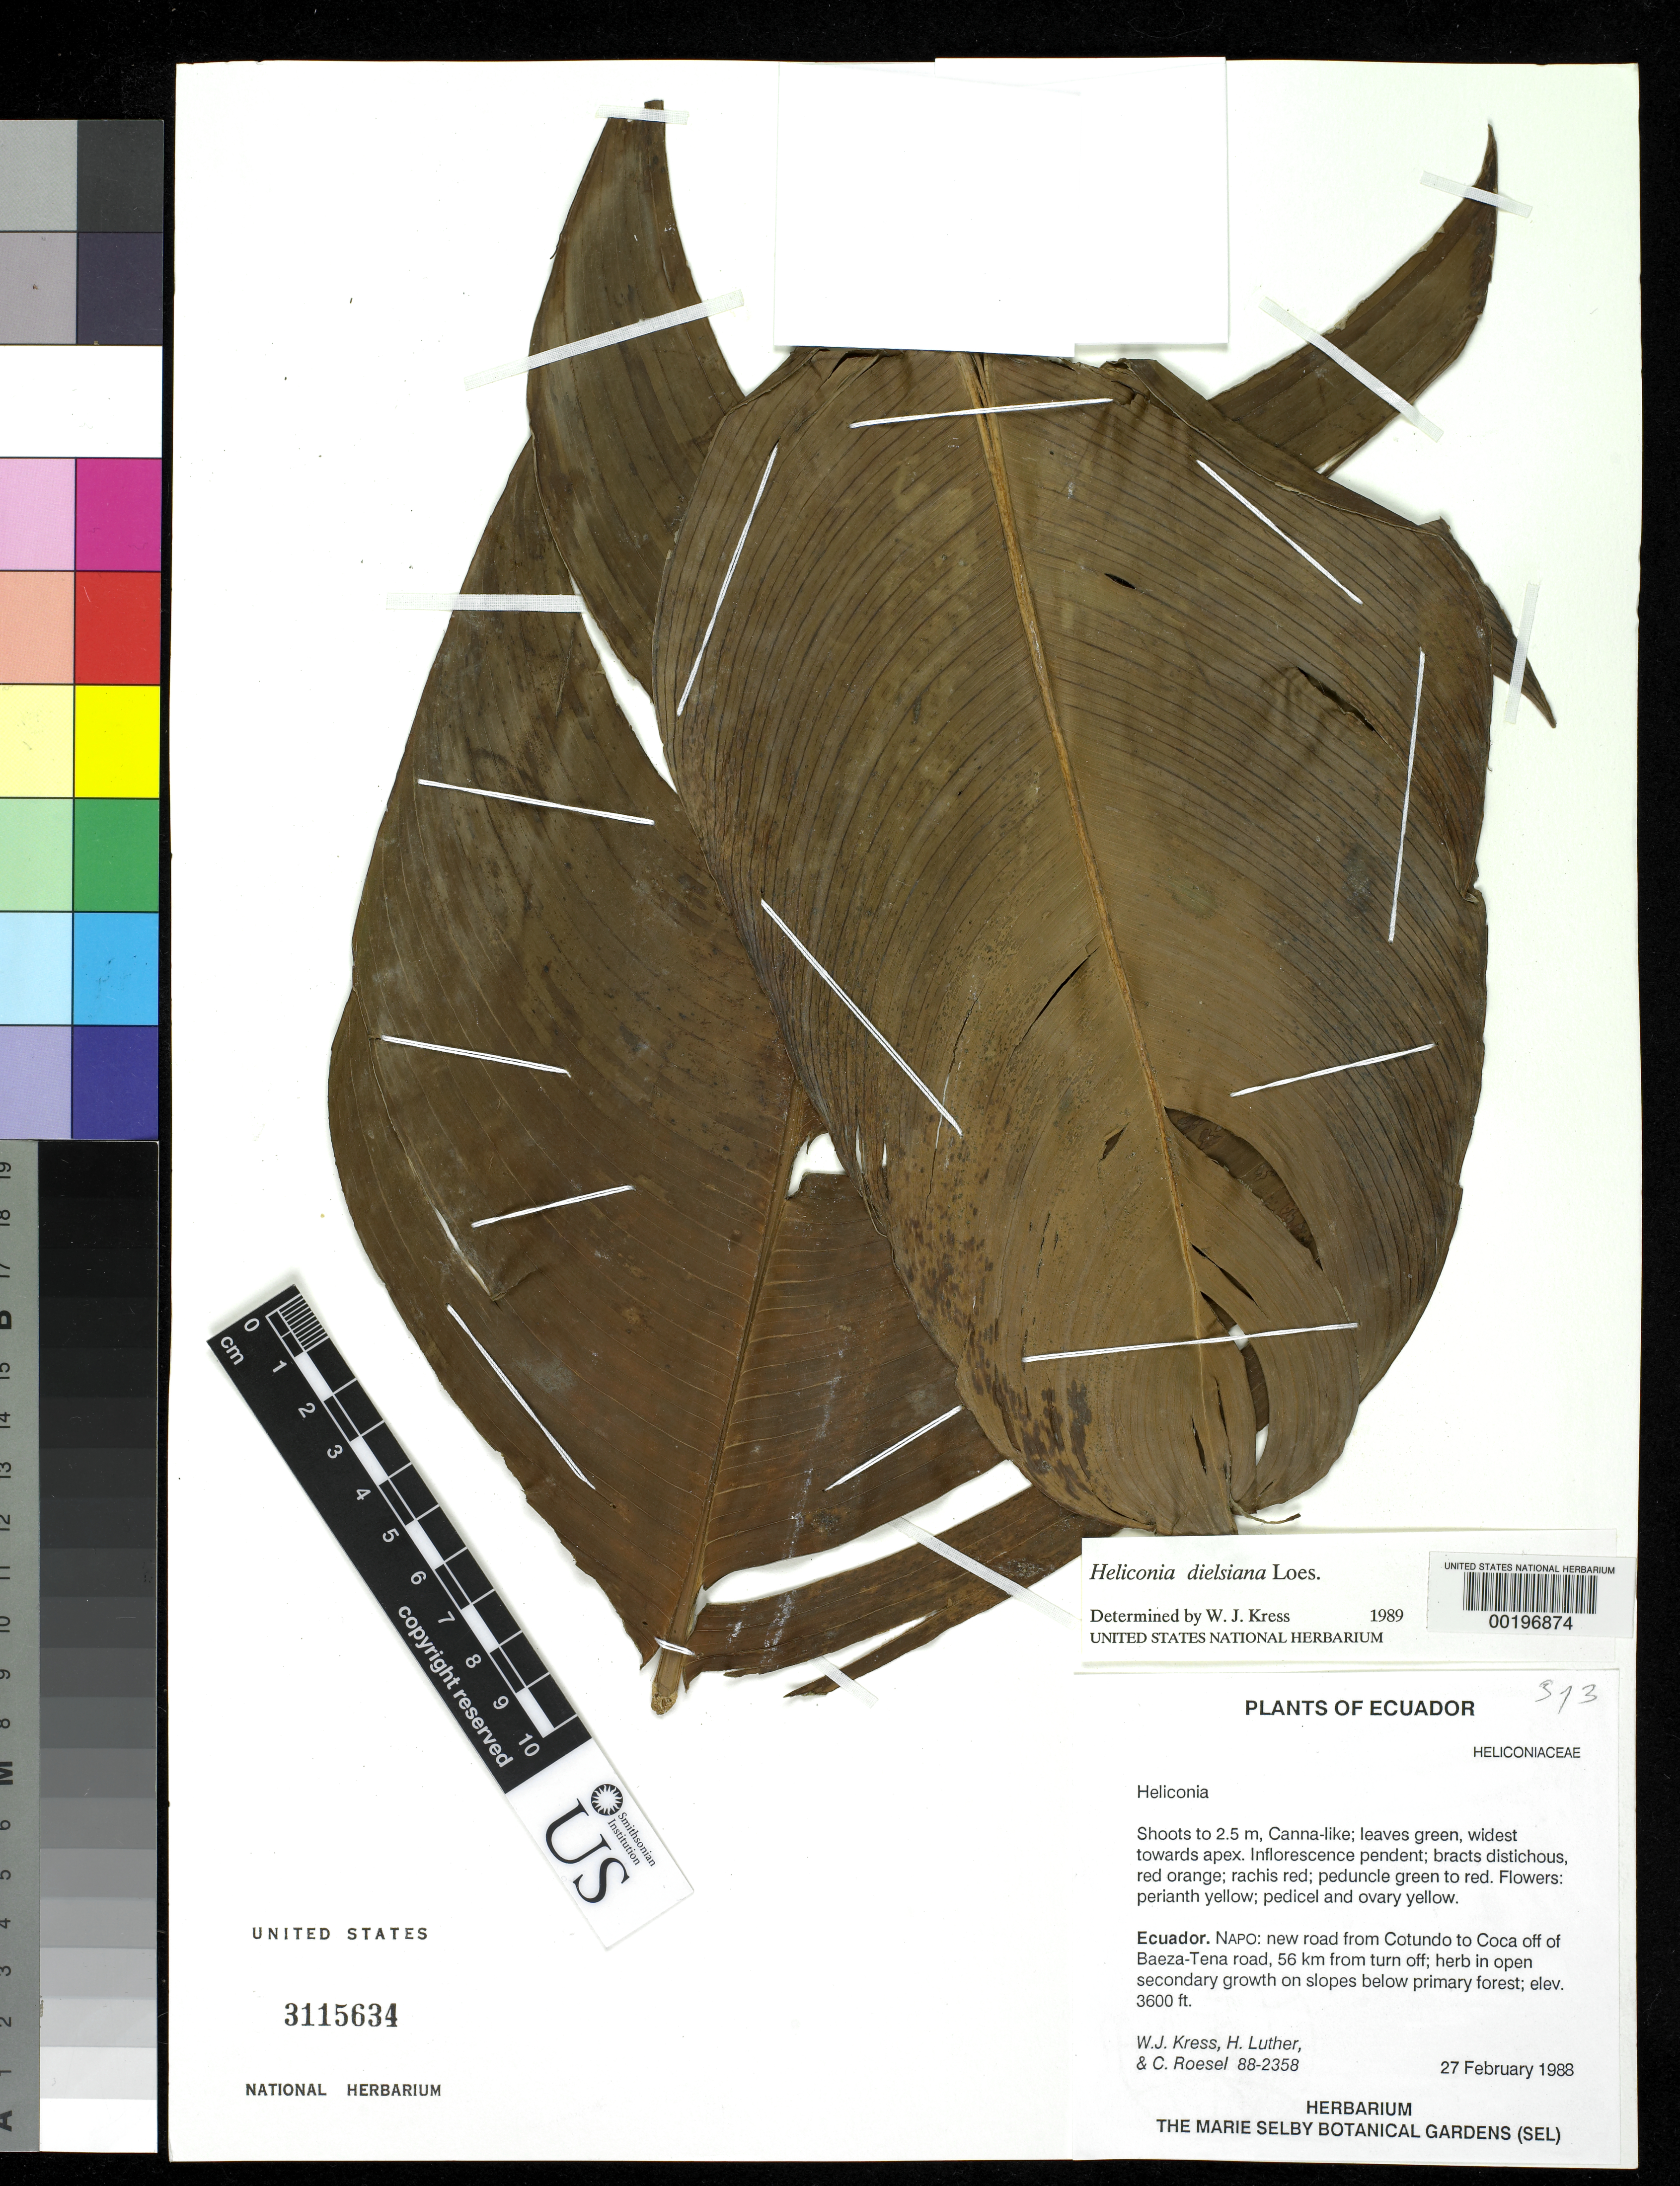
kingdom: Plantae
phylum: Tracheophyta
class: Liliopsida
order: Zingiberales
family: Heliconiaceae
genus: Heliconia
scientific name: Heliconia dielsiana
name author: Loes.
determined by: Kress, W. J., (US), Smithsonian Institution - National Museum of Natural History (UNITED STATES)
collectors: W. J. Kress, Harry E. Luther & C. S. Roesel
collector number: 88-2358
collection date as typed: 27 Feb 1988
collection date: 1988-02-27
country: Ecuador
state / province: Napo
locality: New road from cOtundo to coca of f of baeza-Tena road, 56 km from turn of f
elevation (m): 1097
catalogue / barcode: US 3115634